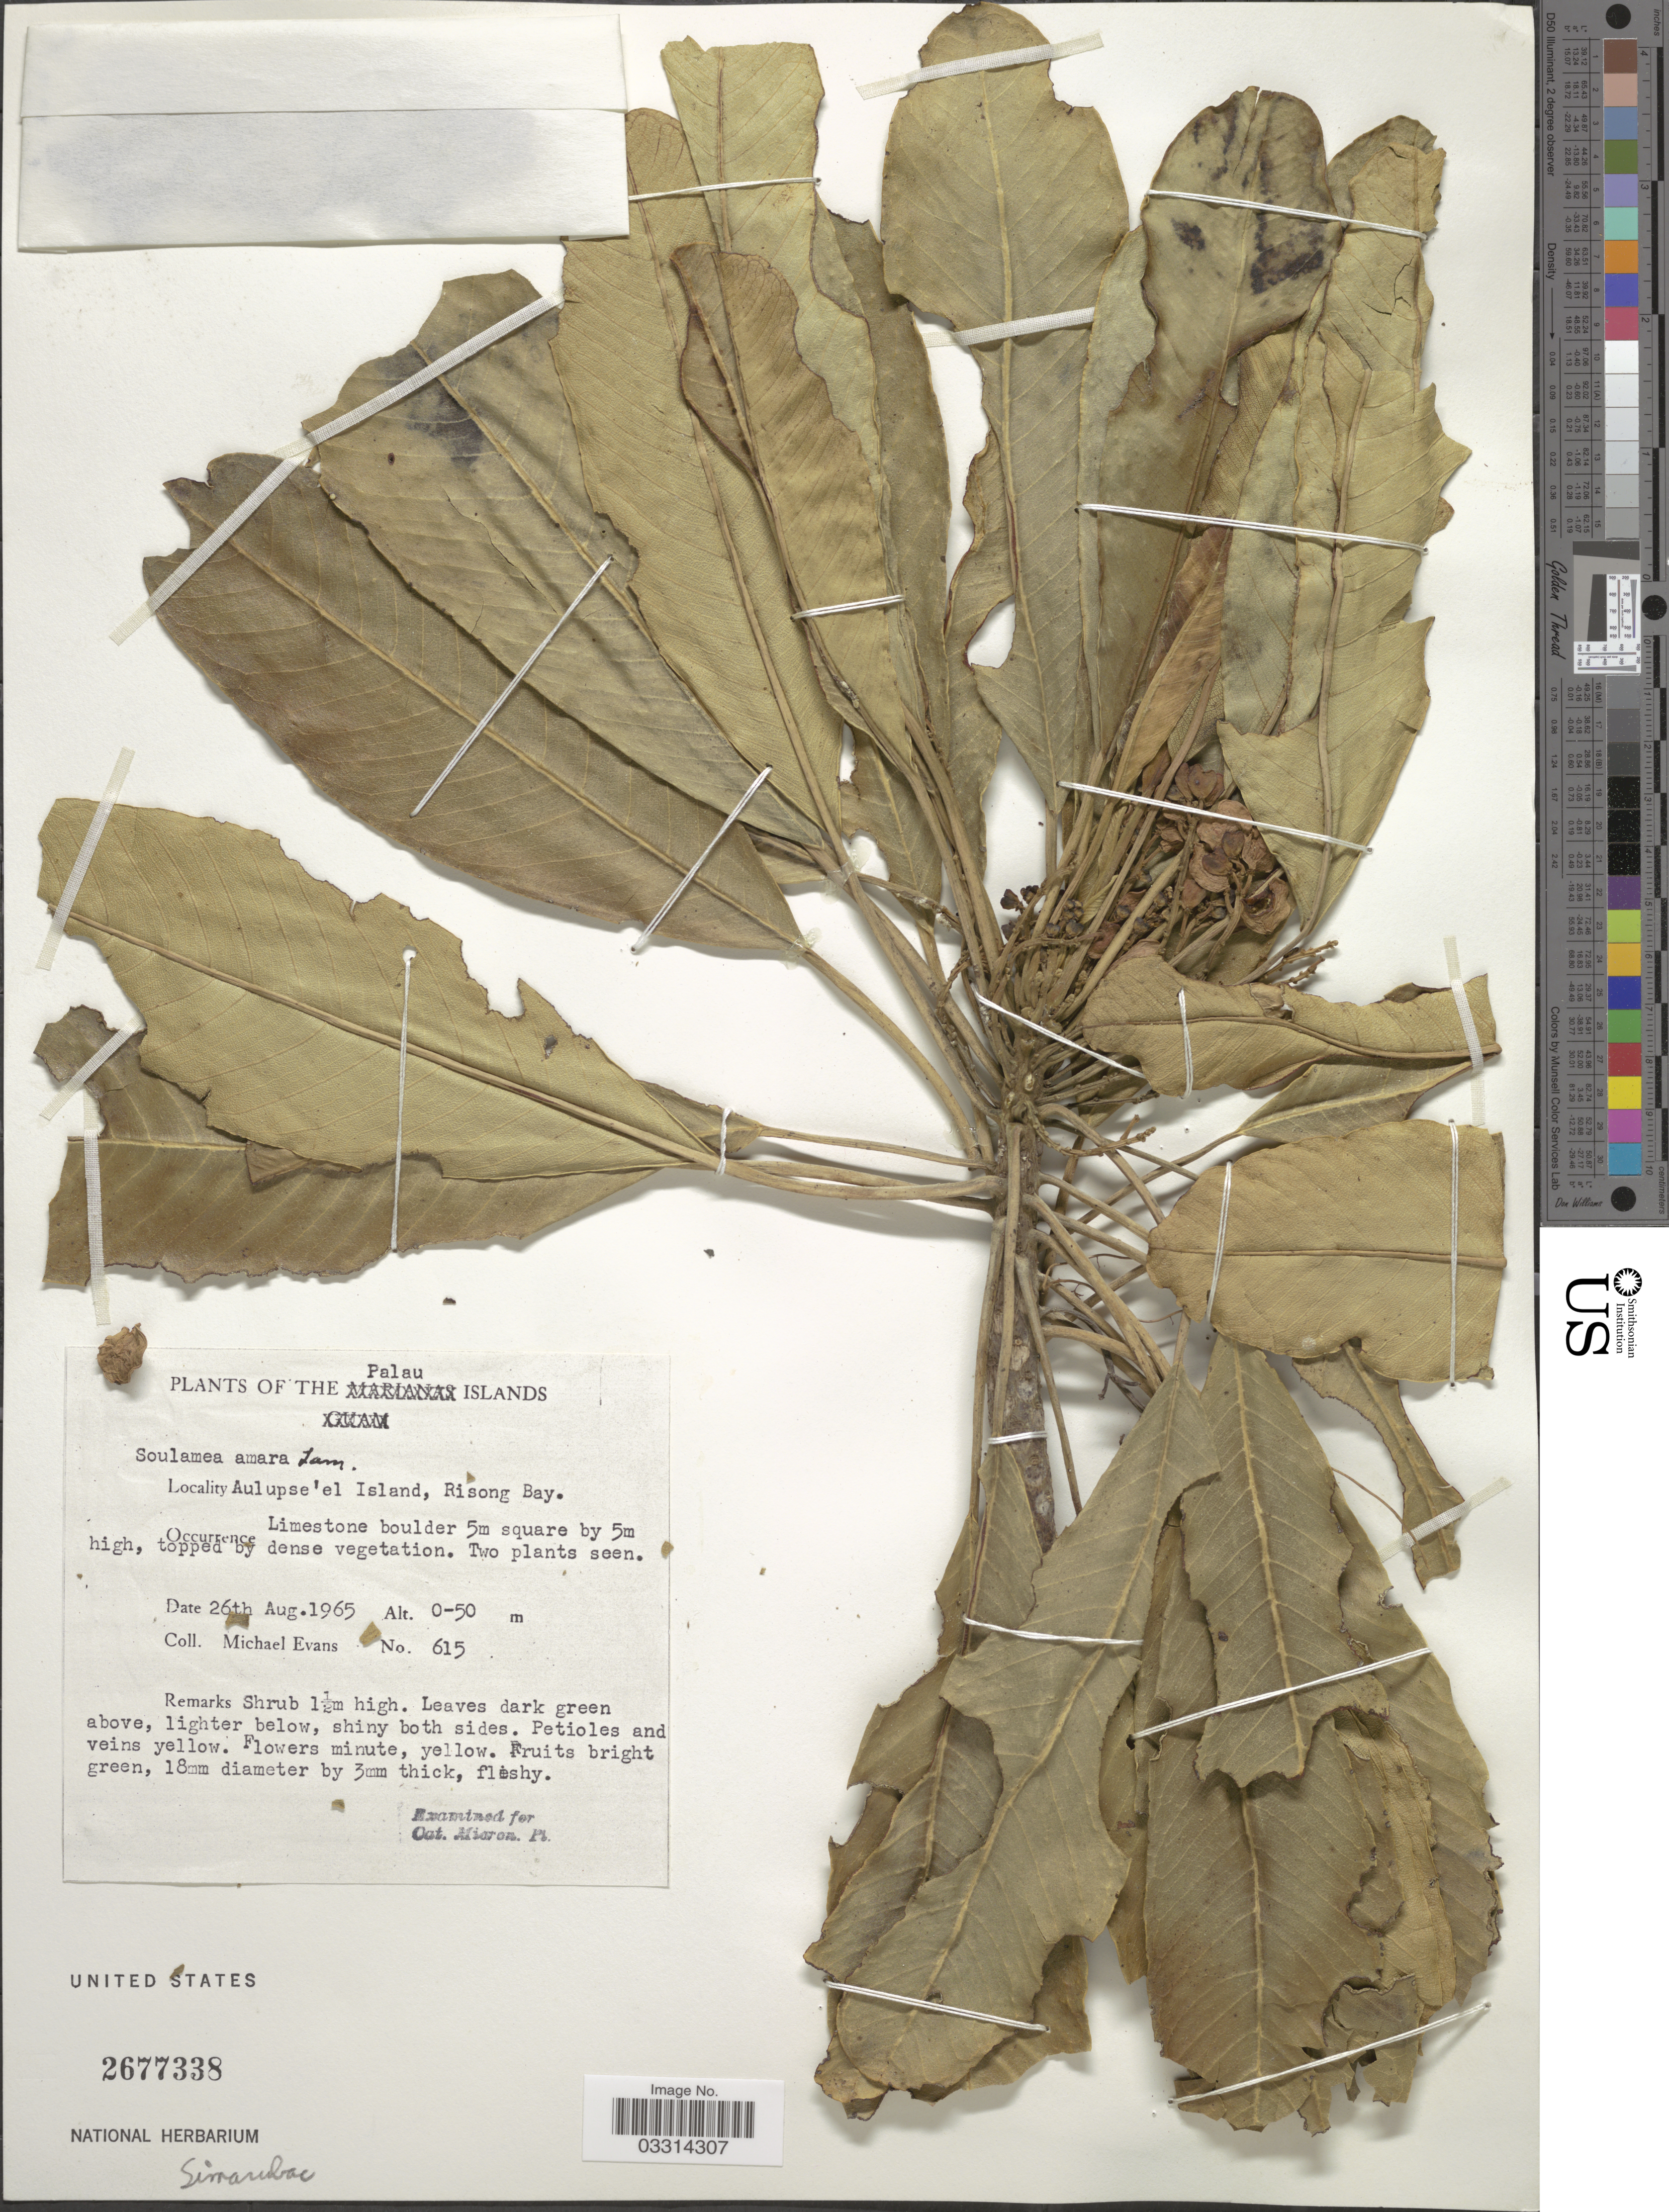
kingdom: Plantae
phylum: Tracheophyta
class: Magnoliopsida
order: Sapindales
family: Simaroubaceae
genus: Soulamea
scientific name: Soulamea amara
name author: Lam.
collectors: M. Evans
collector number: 615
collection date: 1965-08-26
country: Palau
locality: Palau Islands. Aulupse'el Island, Risong Bay.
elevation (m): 0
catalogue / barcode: US 2677338